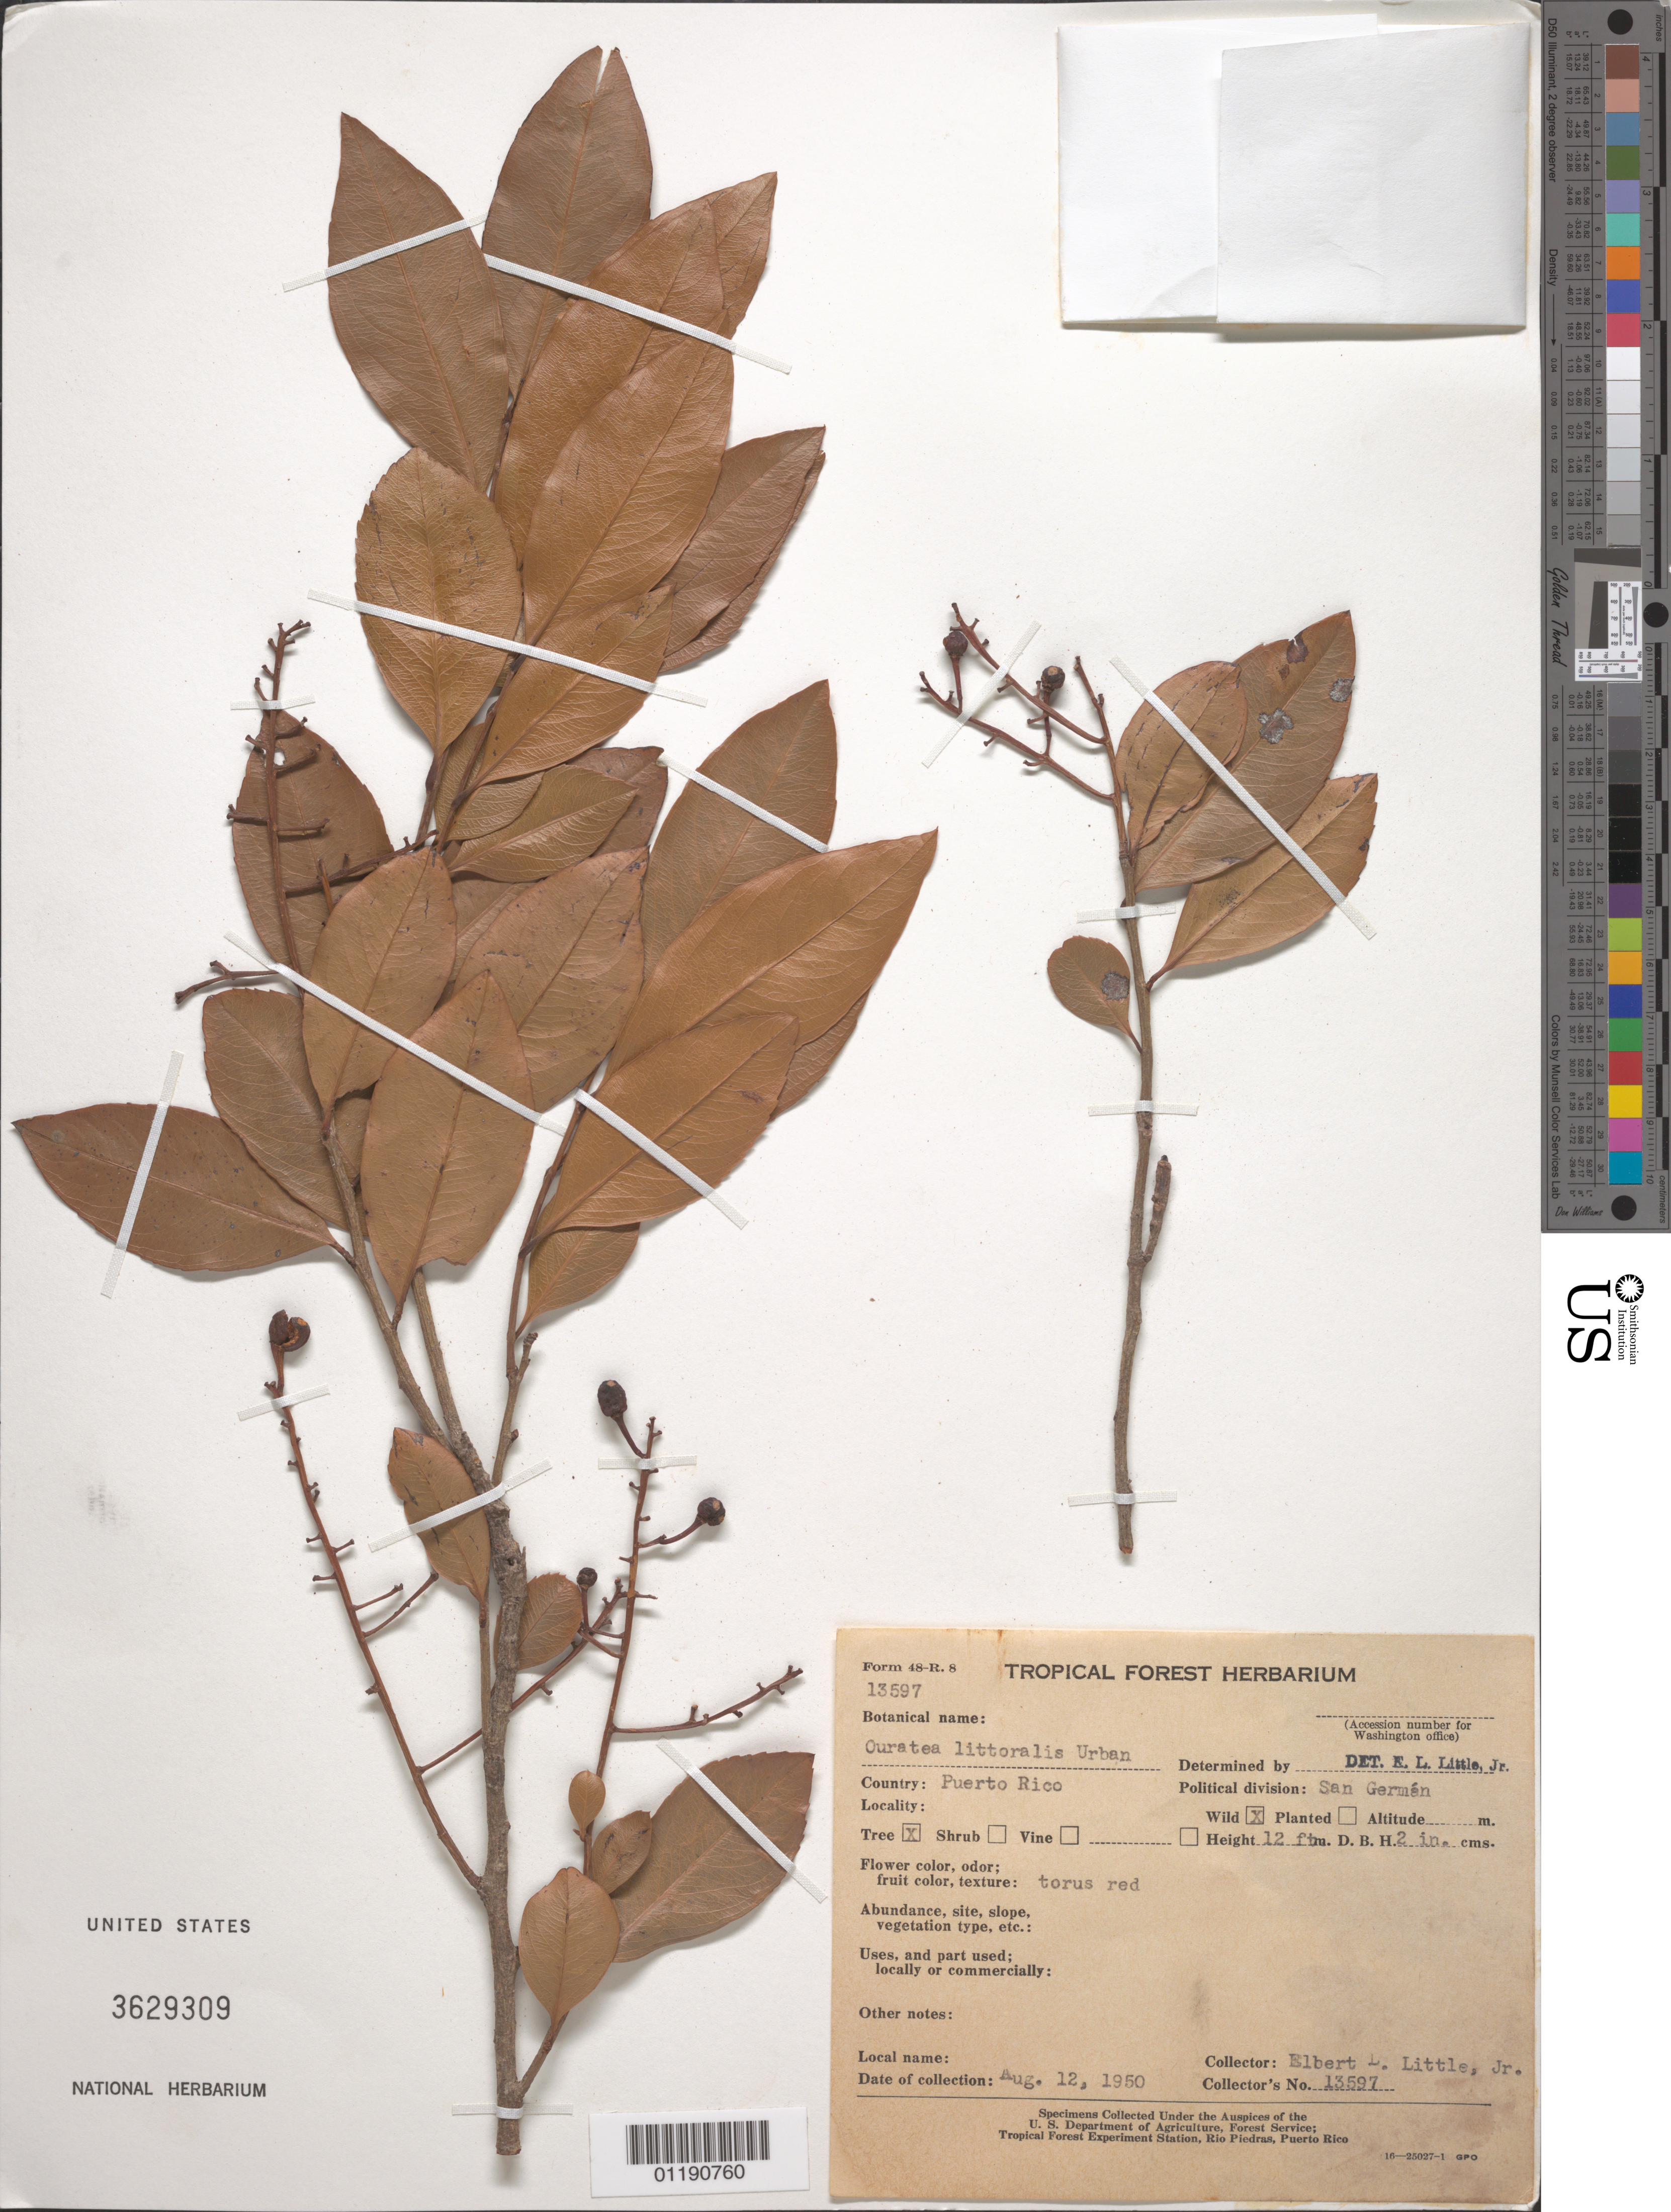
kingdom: Plantae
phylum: Tracheophyta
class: Magnoliopsida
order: Malpighiales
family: Ochnaceae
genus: Ouratea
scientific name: Ouratea littoralis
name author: Urb.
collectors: E. L. Little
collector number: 13597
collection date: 1950-08-12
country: Puerto Rico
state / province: San German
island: Puerto Rico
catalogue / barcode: US 3629309